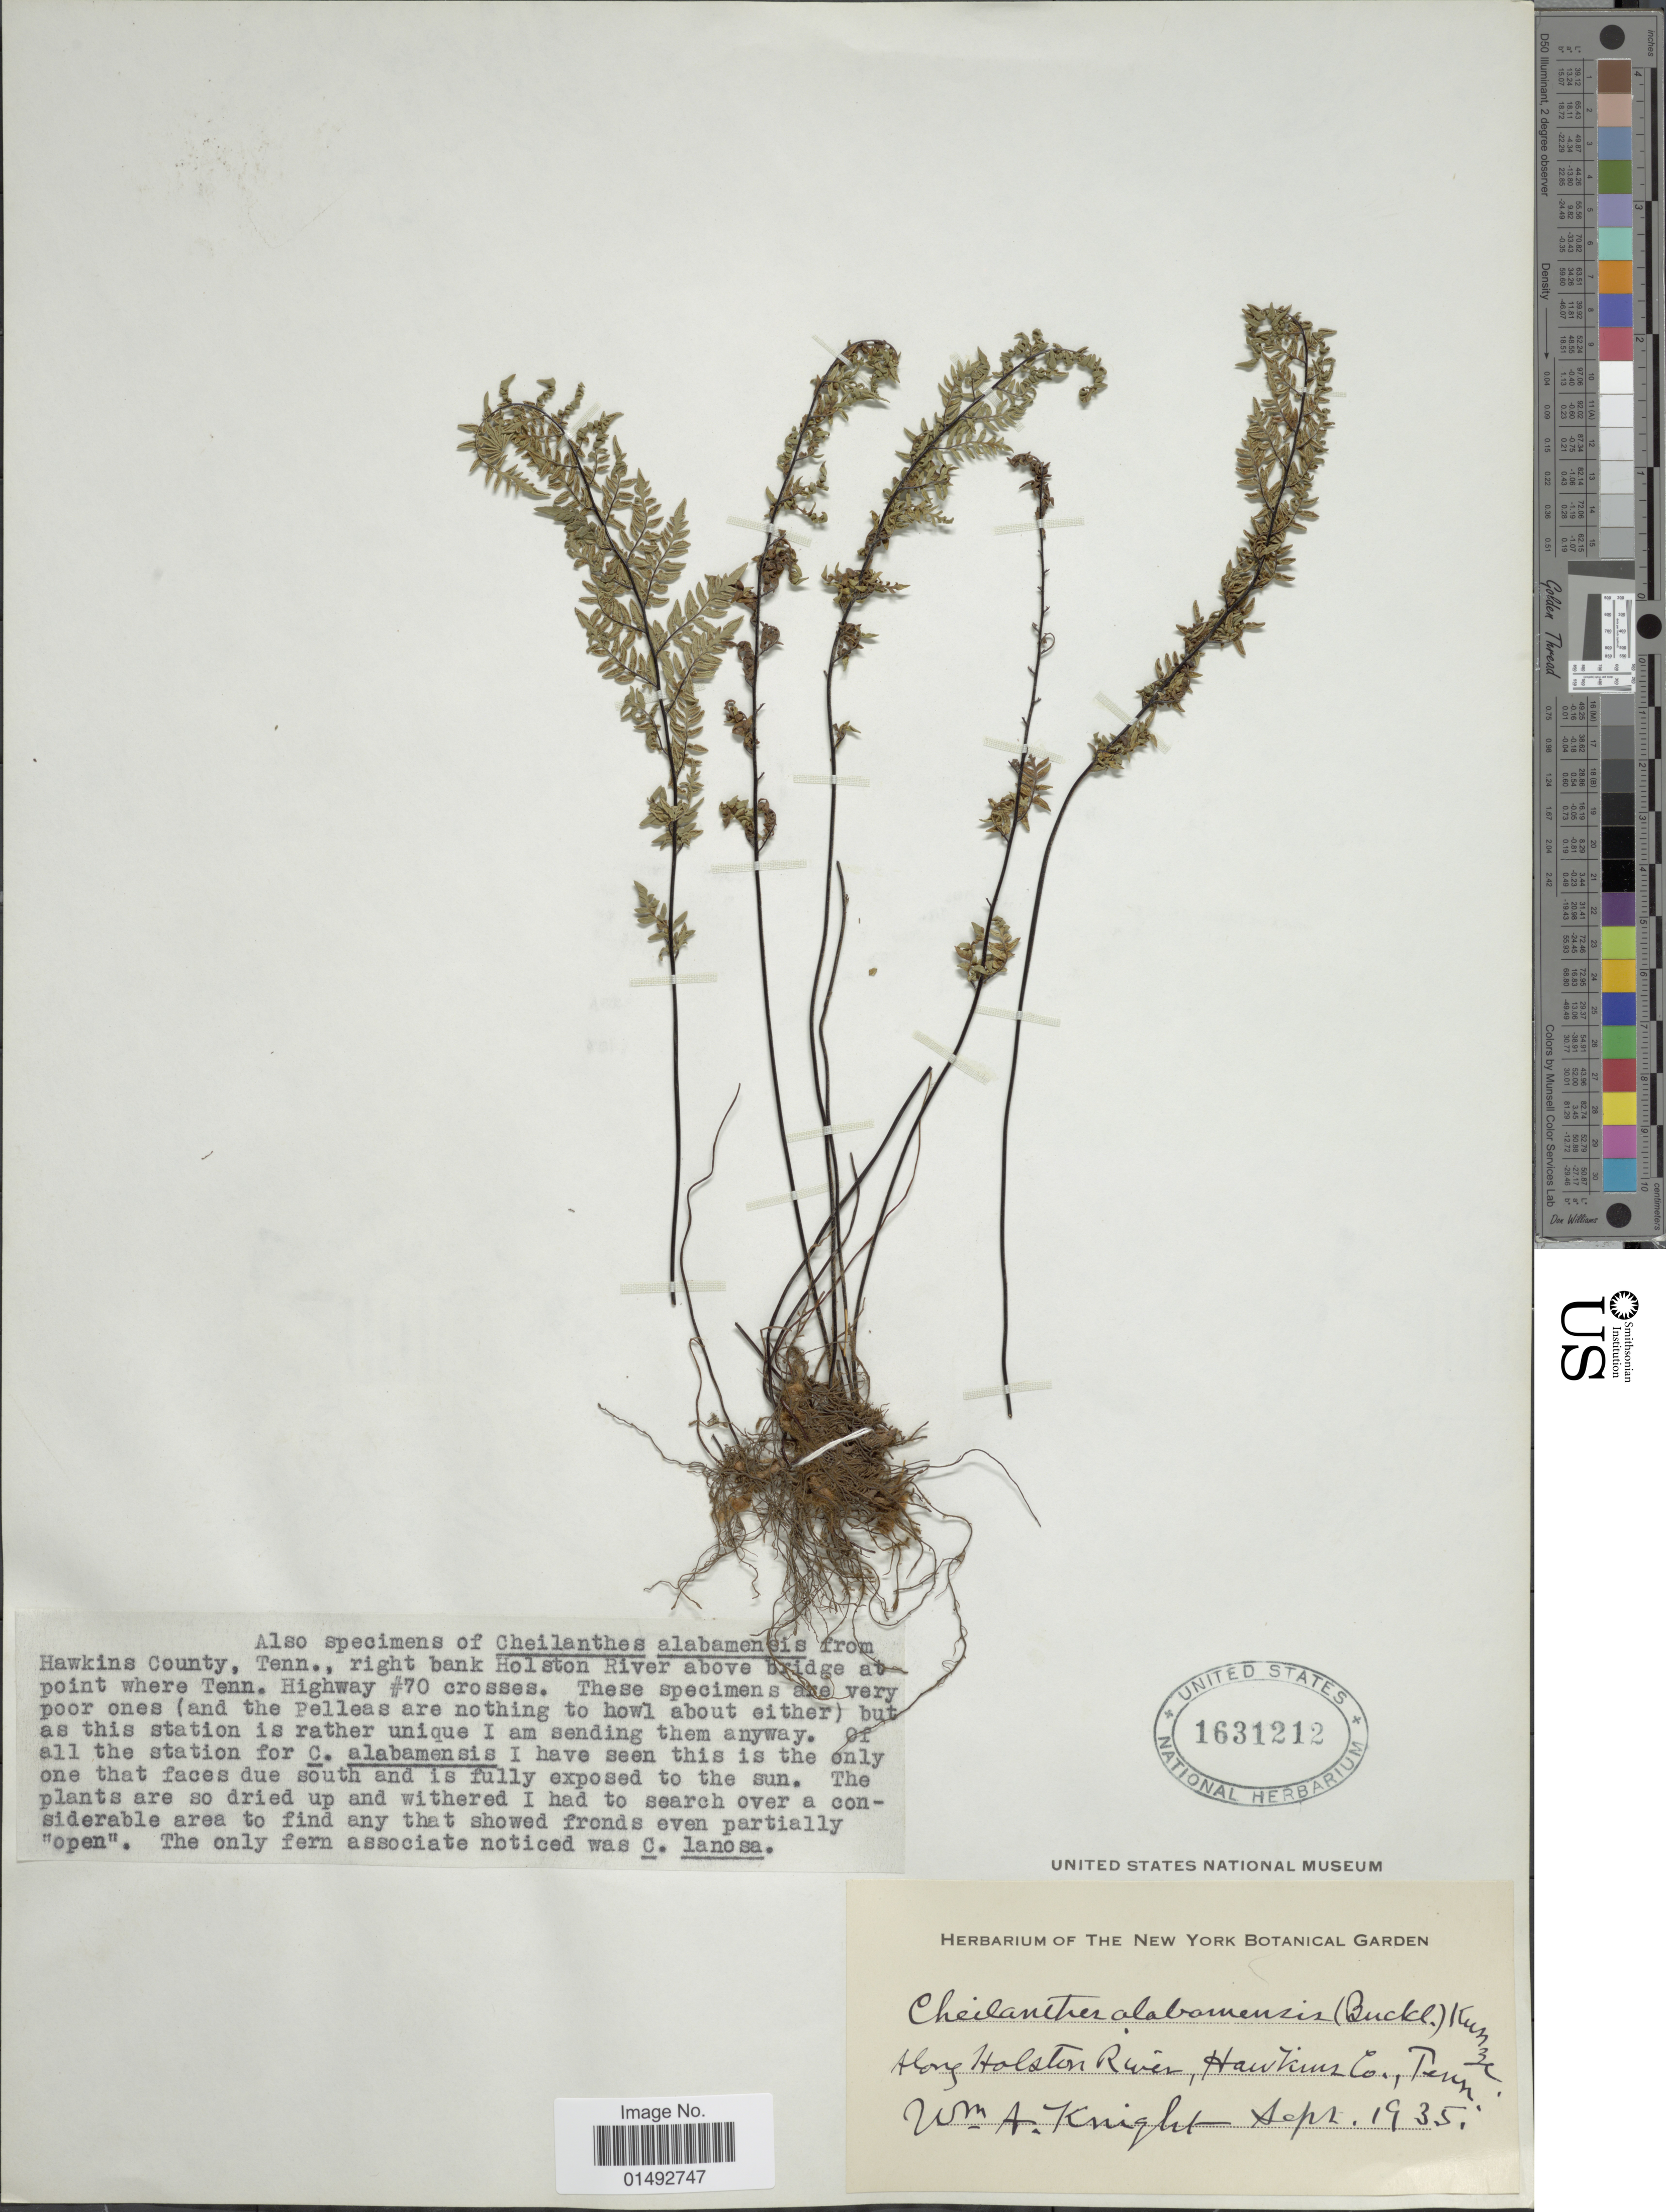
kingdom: Plantae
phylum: Tracheophyta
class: Polypodiopsida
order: Polypodiales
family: Pteridaceae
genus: Myriopteris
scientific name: Myriopteris alabamensis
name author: (Buckley) Grusz & Windham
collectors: W. Knight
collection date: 1935-09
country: United States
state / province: Tennessee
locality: Along Holston River, Hawkins Co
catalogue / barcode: US 1631212